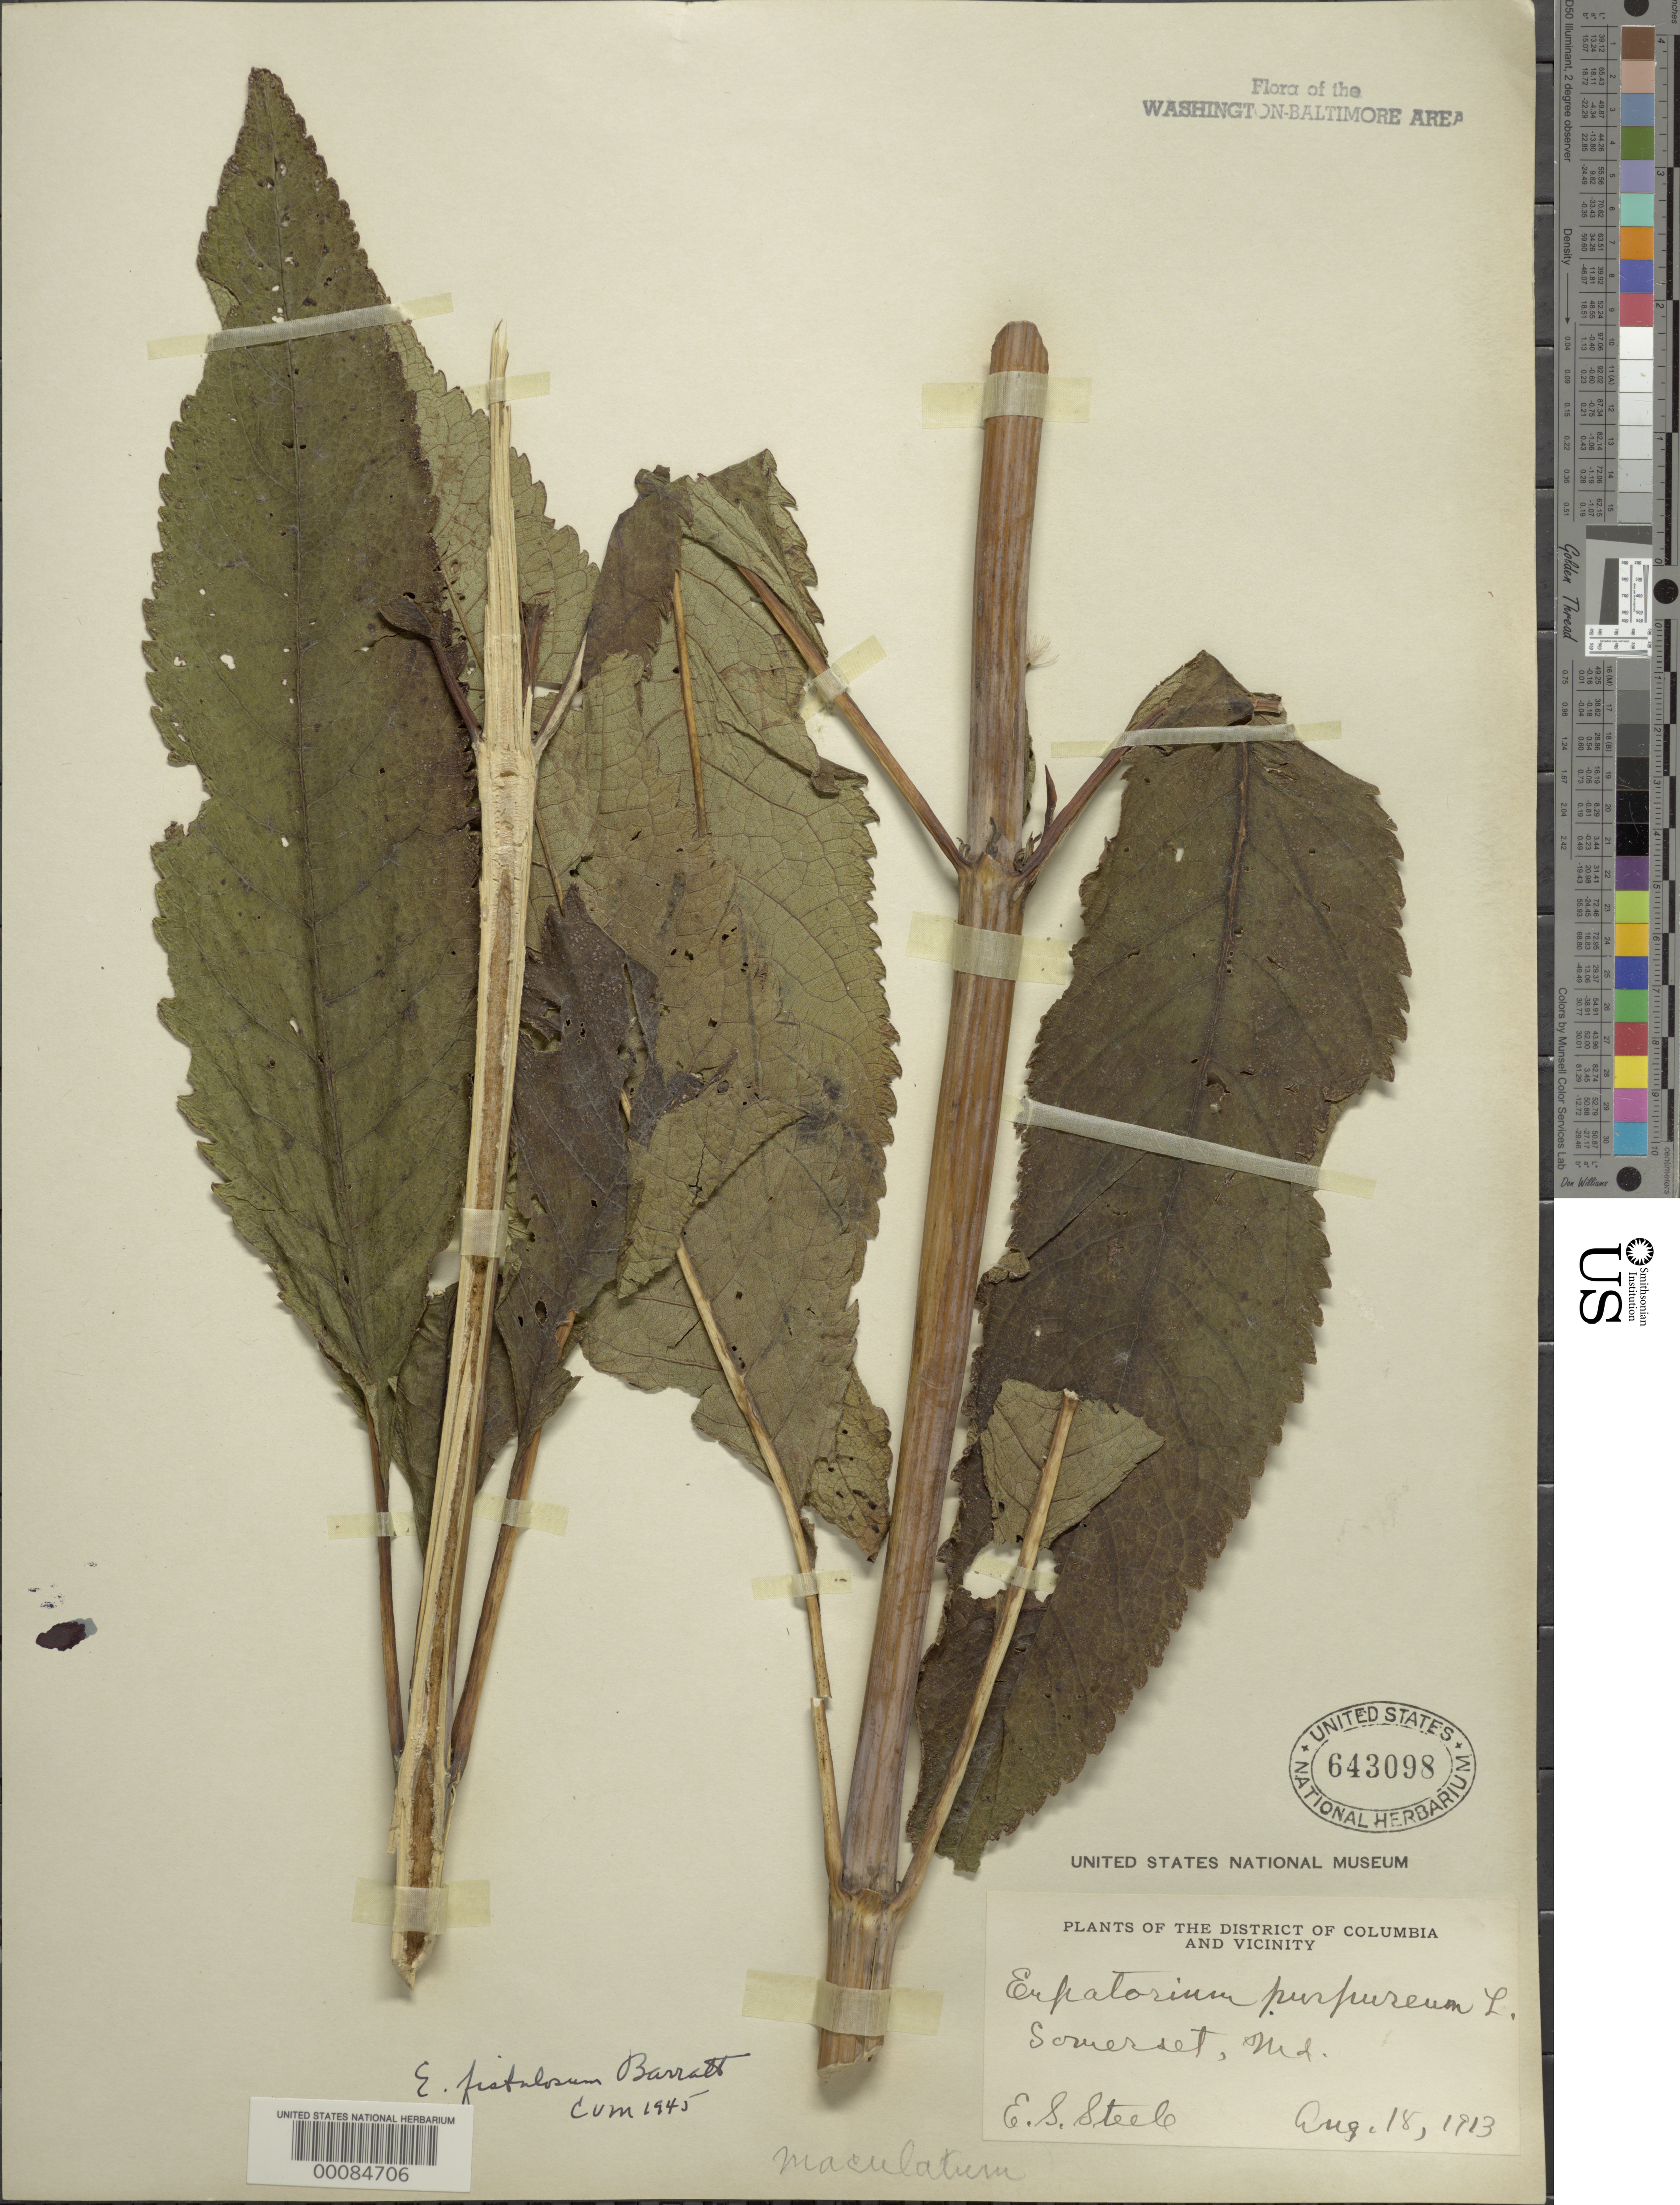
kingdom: Plantae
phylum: Tracheophyta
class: Magnoliopsida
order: Asterales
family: Asteraceae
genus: Eupatorium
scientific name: Eupatorium fistulosum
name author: Barratt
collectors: E. Steele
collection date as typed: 18 Aug 1913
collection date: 1913-08-18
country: United States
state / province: Maryland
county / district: Montgomery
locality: Somerset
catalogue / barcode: US 643098